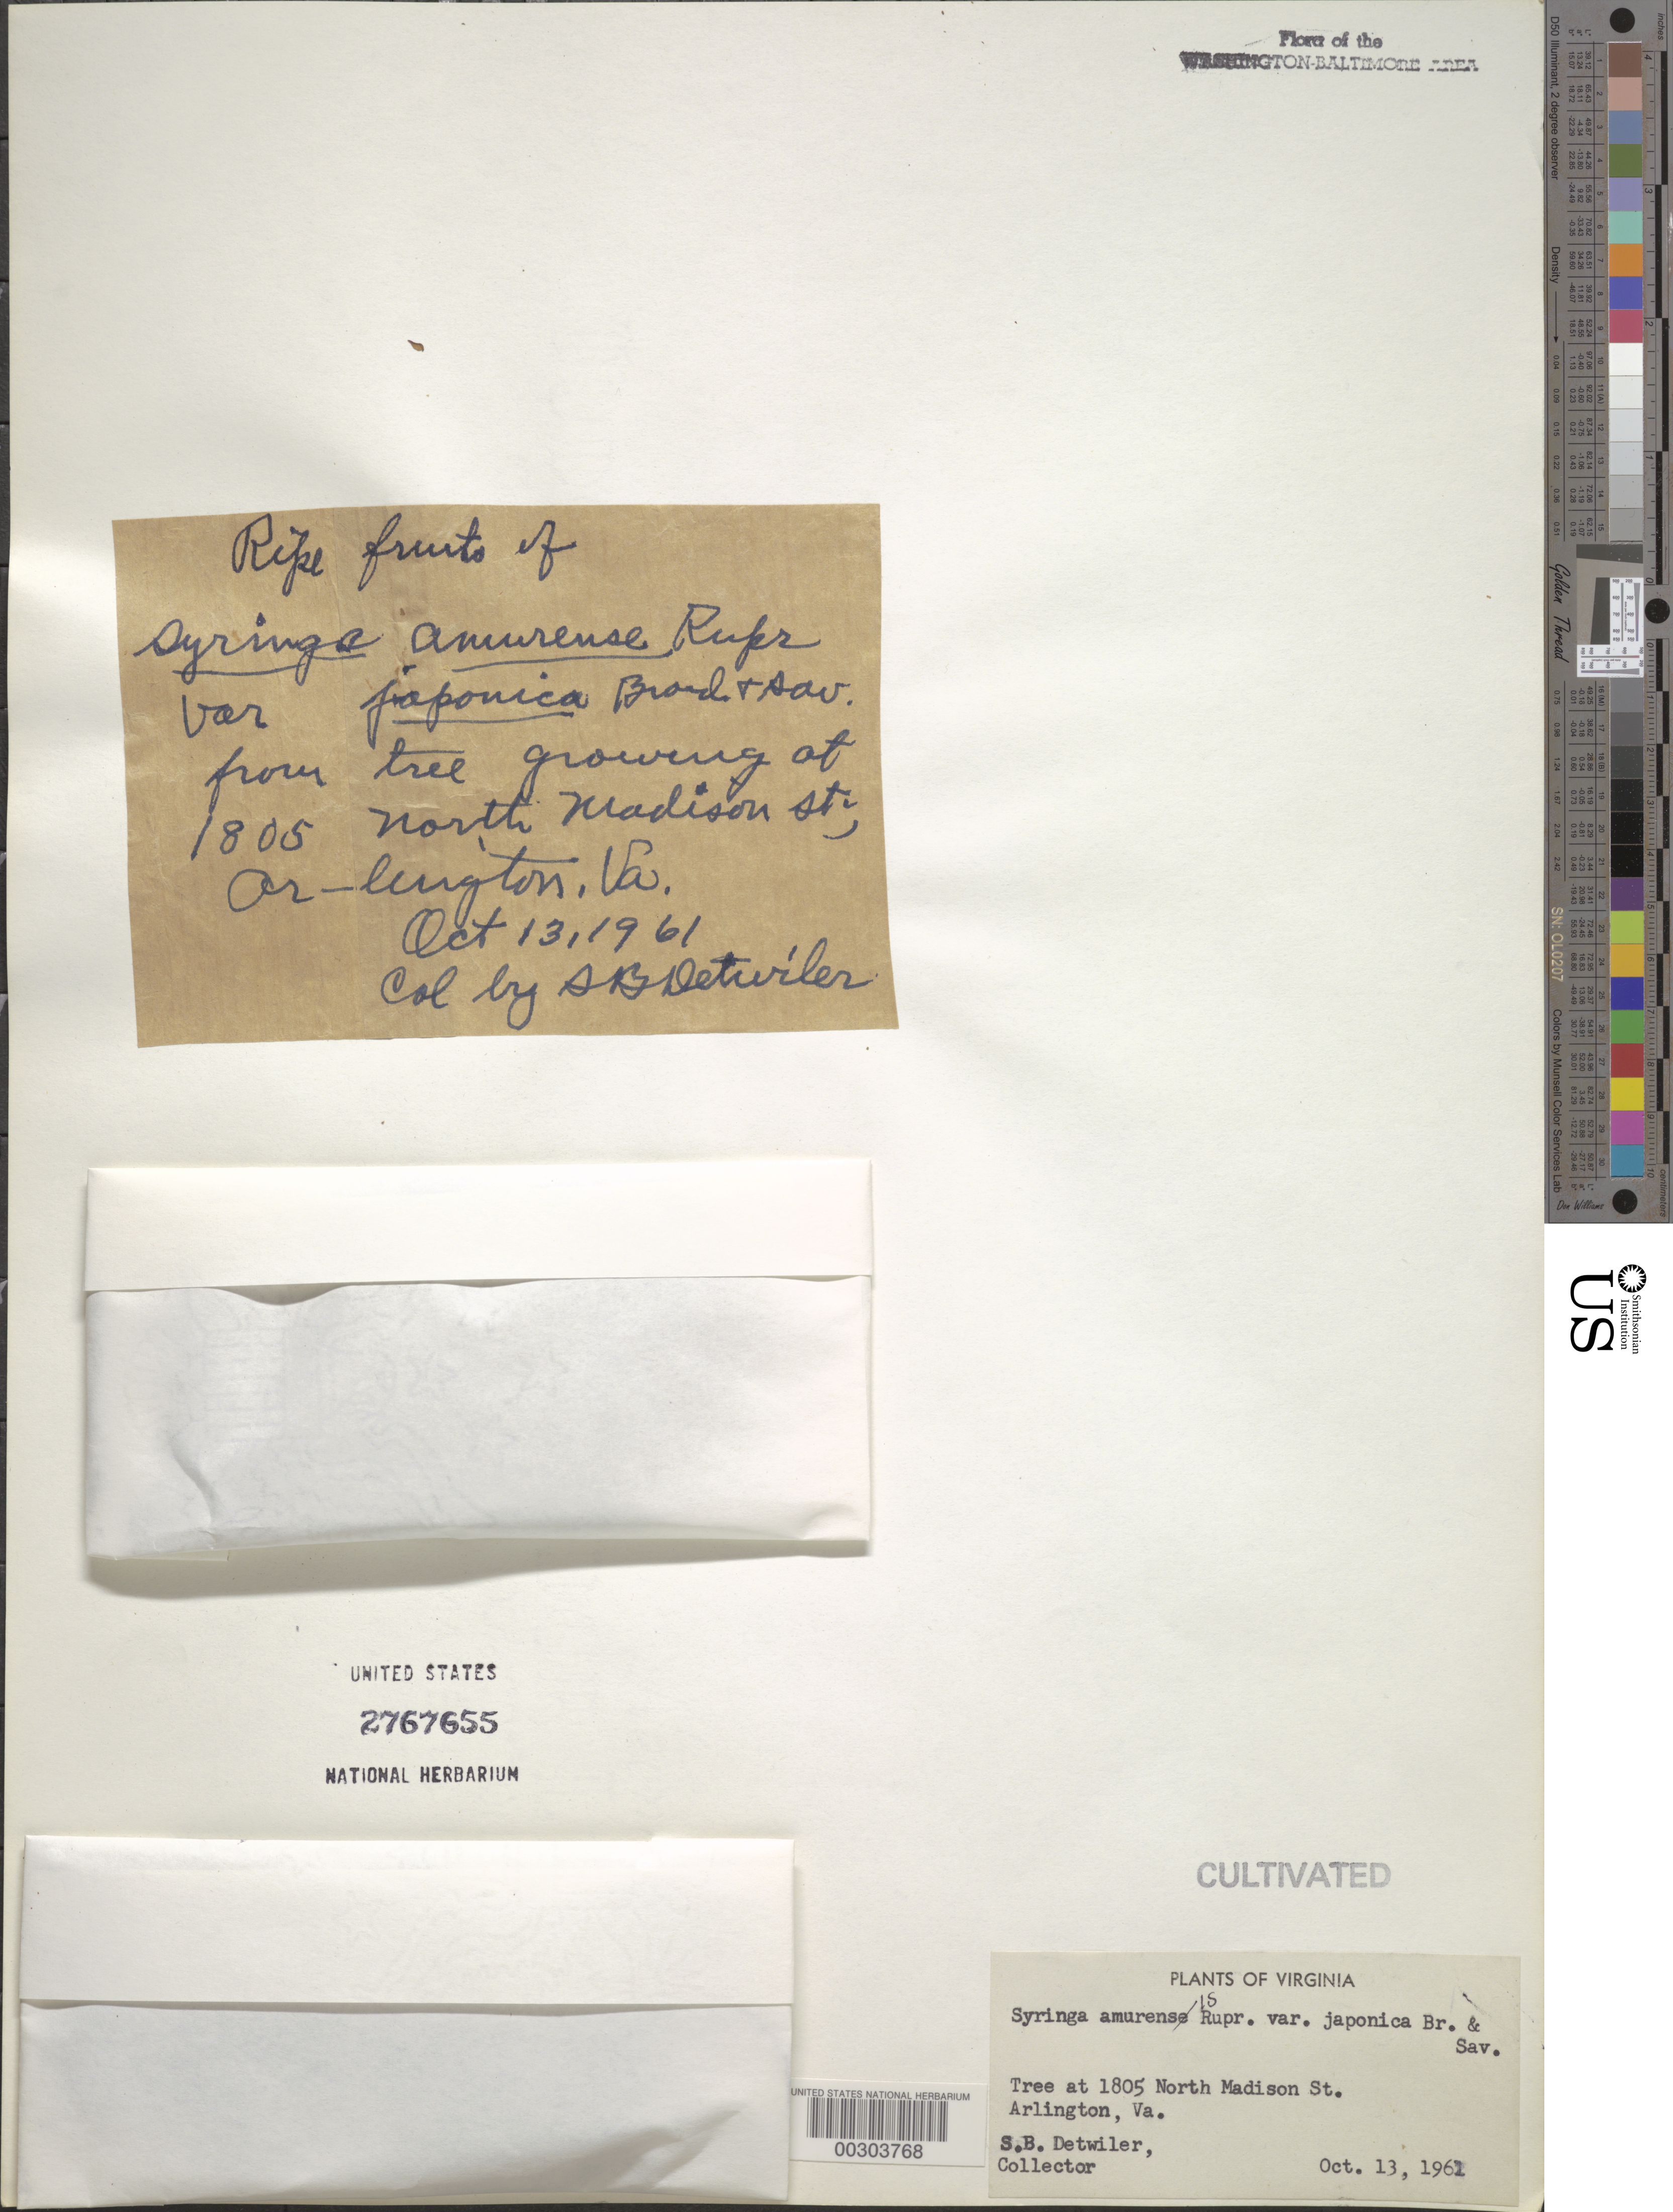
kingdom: Plantae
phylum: Tracheophyta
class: Magnoliopsida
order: Lamiales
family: Oleaceae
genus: Syringa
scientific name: Syringa amurensis var. japonica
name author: (Maxim.) Franch. & Sav.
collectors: S. Detwiler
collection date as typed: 13 Oct 1961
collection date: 1961-10-13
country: United States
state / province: Virginia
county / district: Arlington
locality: Arlington, 1805 N Madison St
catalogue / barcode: US 2767655